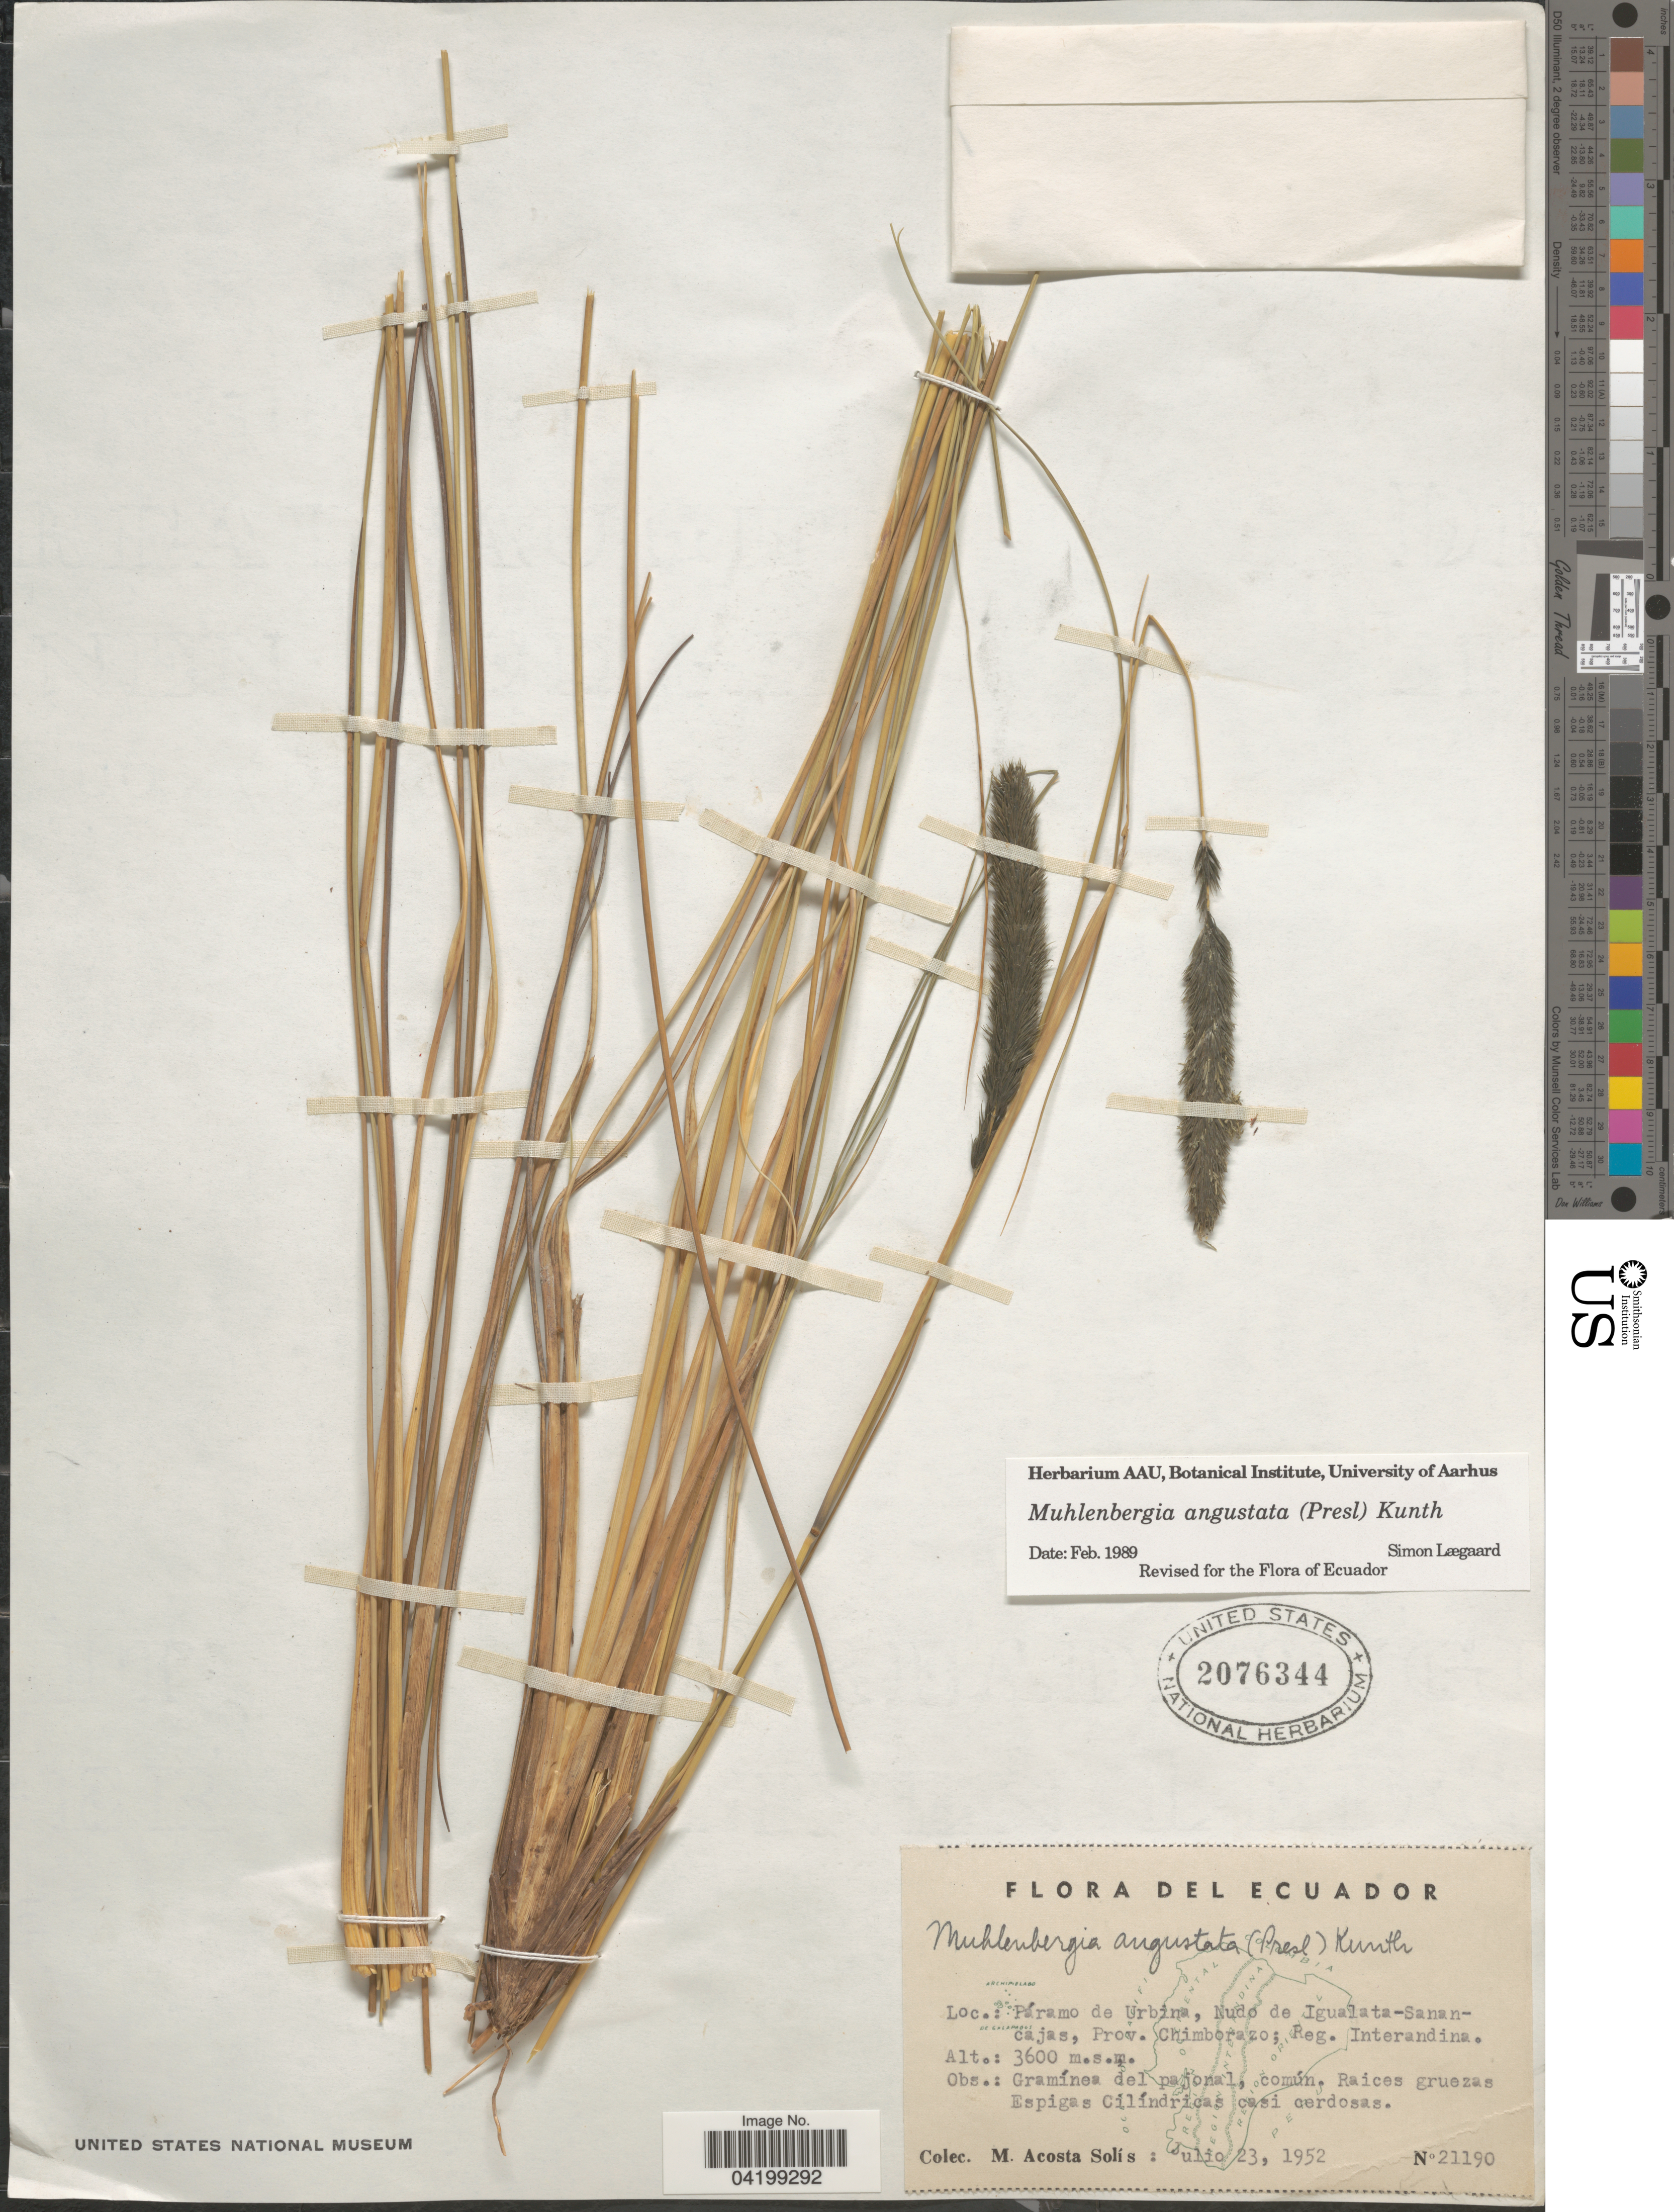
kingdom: Plantae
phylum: Tracheophyta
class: Liliopsida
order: Poales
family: Poaceae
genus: Muhlenbergia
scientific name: Muhlenbergia coerulea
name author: (Griseb.) Mez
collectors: M. Acosta Solis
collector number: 21190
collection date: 1952-07-23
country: Ecuador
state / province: Chimborazo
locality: Páramo de Urbina, Nudo de Igualata-Sanancajas, Reg. Interandina.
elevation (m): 3600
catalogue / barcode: US 2076344